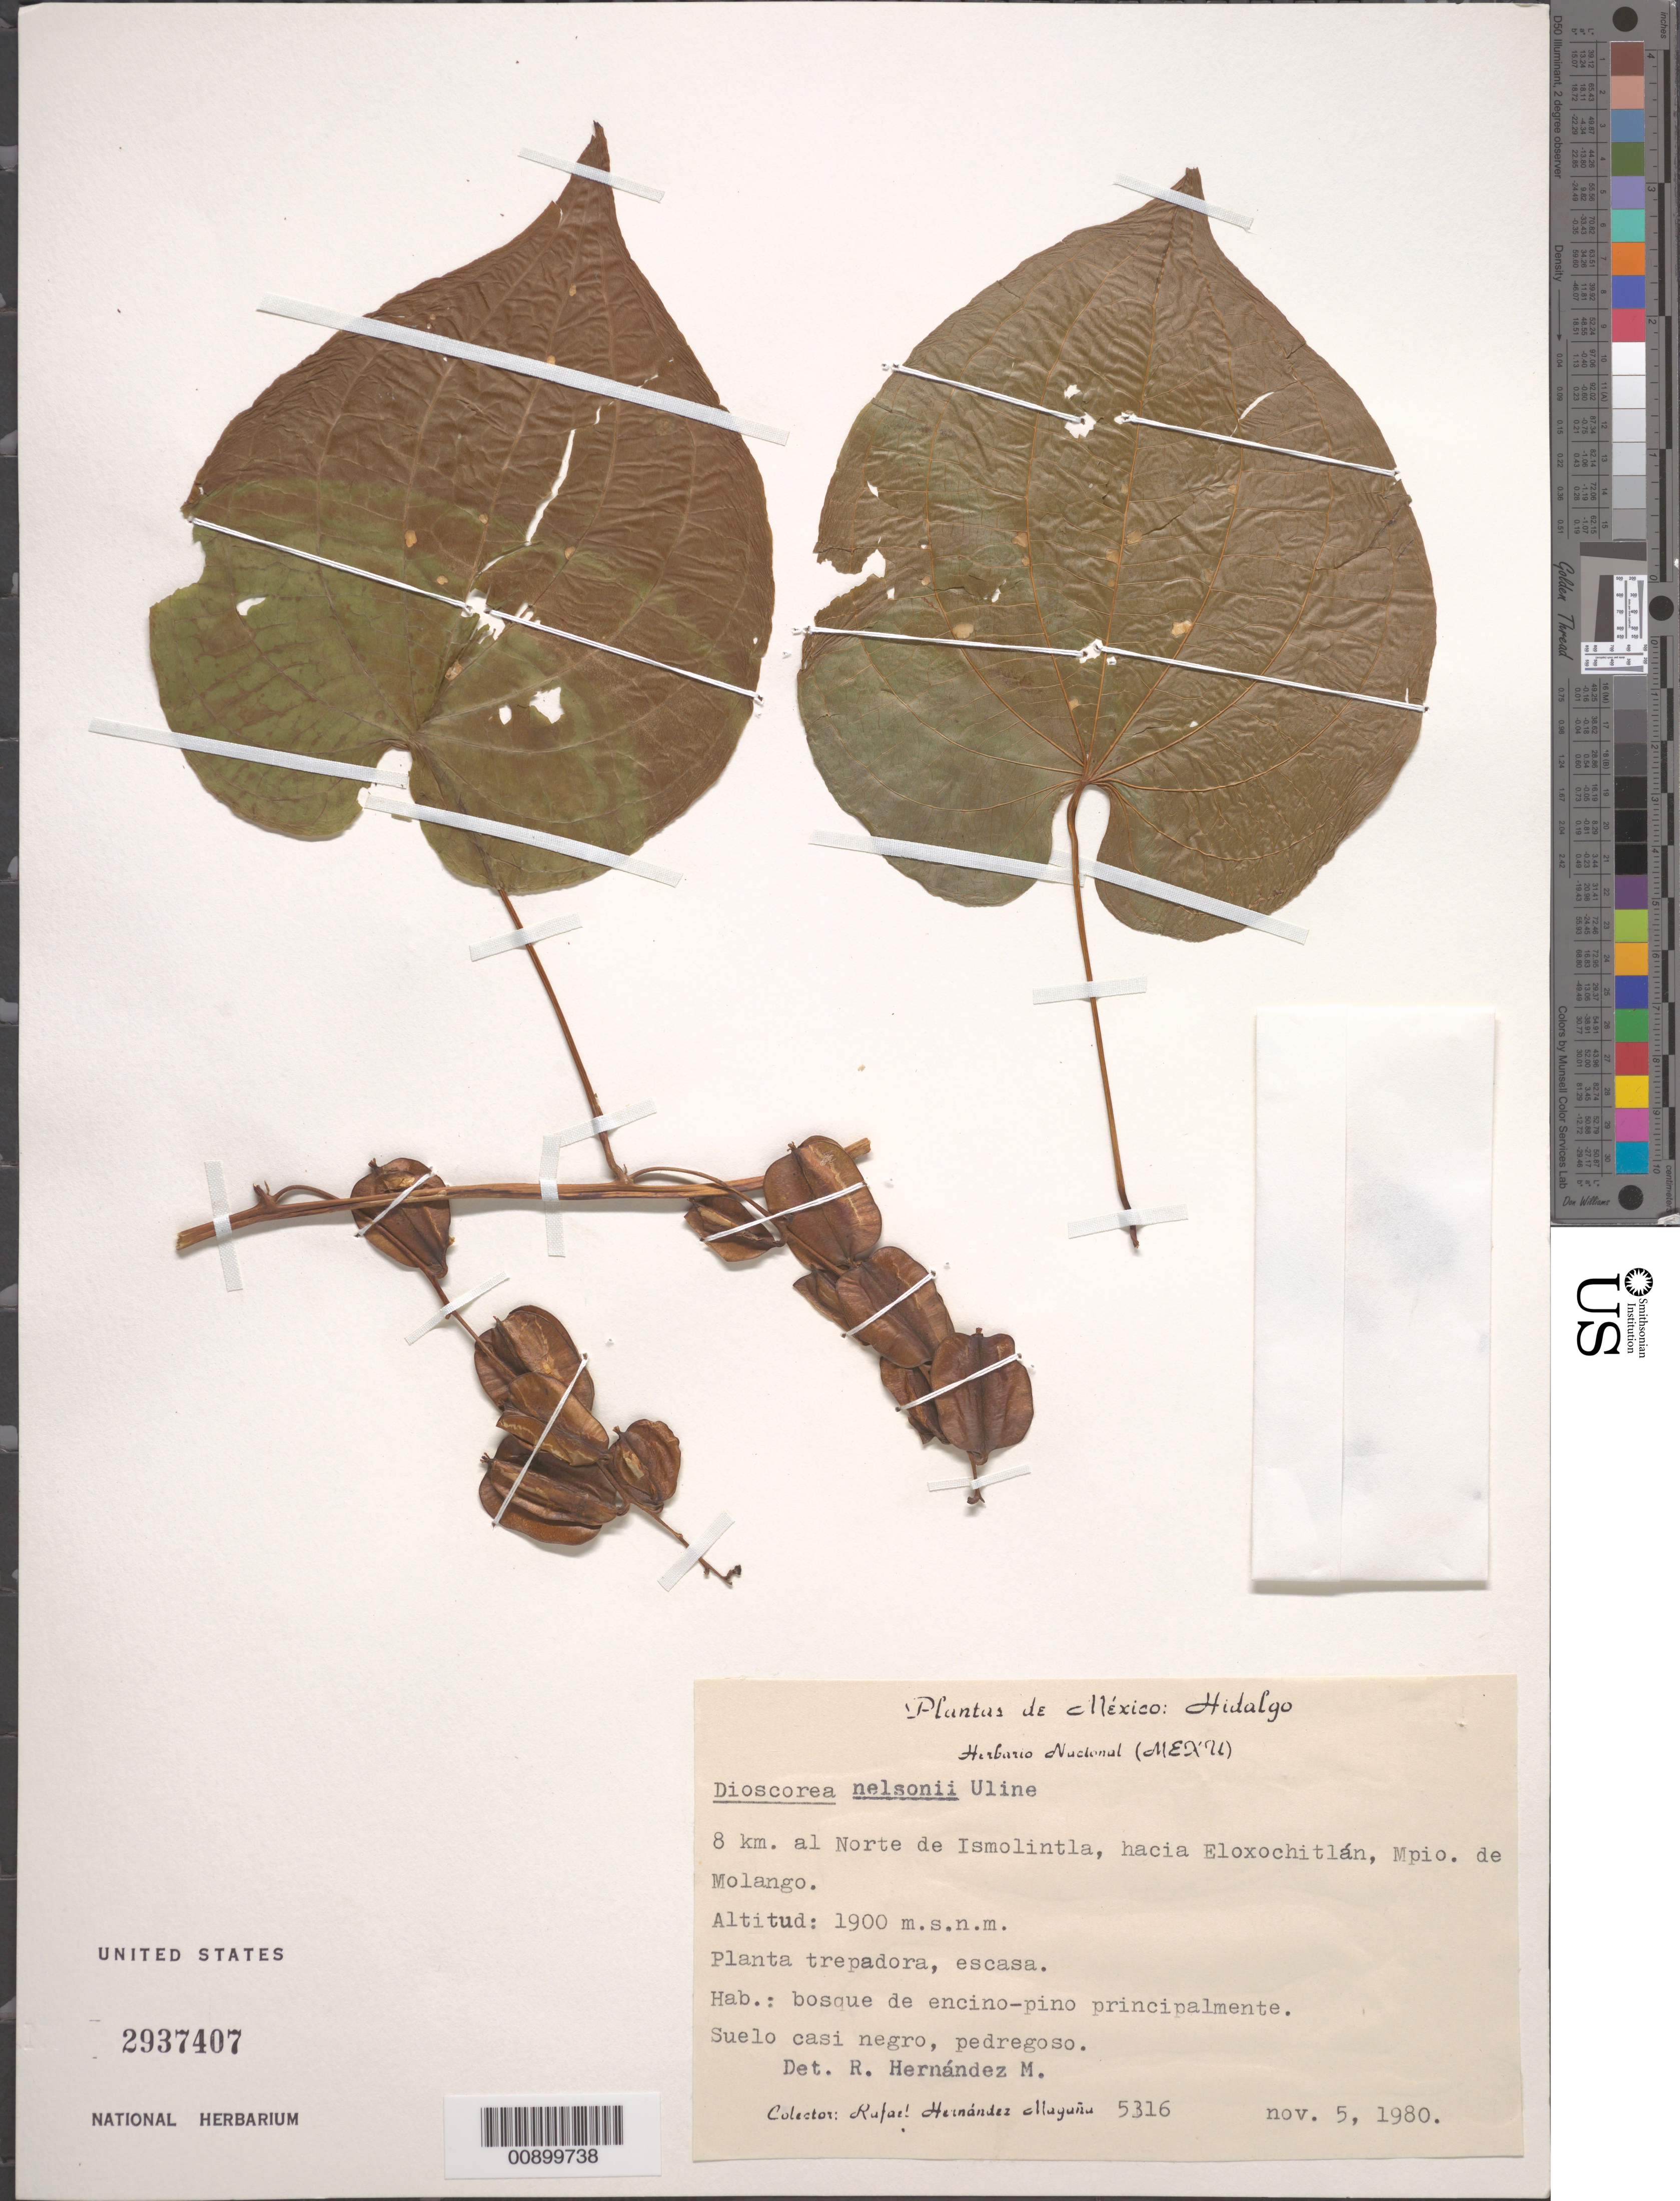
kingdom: Plantae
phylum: Tracheophyta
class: Liliopsida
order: Dioscoreales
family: Dioscoreaceae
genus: Dioscorea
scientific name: Dioscorea nelsonii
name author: Uline ex R. Knuth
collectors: R. M. Hernandez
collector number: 5316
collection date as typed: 05 Nov 1980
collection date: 1980-11-05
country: Mexico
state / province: Hidalgo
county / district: Molango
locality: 8 km. al Norte de Ismolintla, hacia Eloxochitlán, Mpio. de Molango, Hidalgo.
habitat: Bosque de encino-pino principalmente. Suelo casi negro, pedregoso.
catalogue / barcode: US 2937407